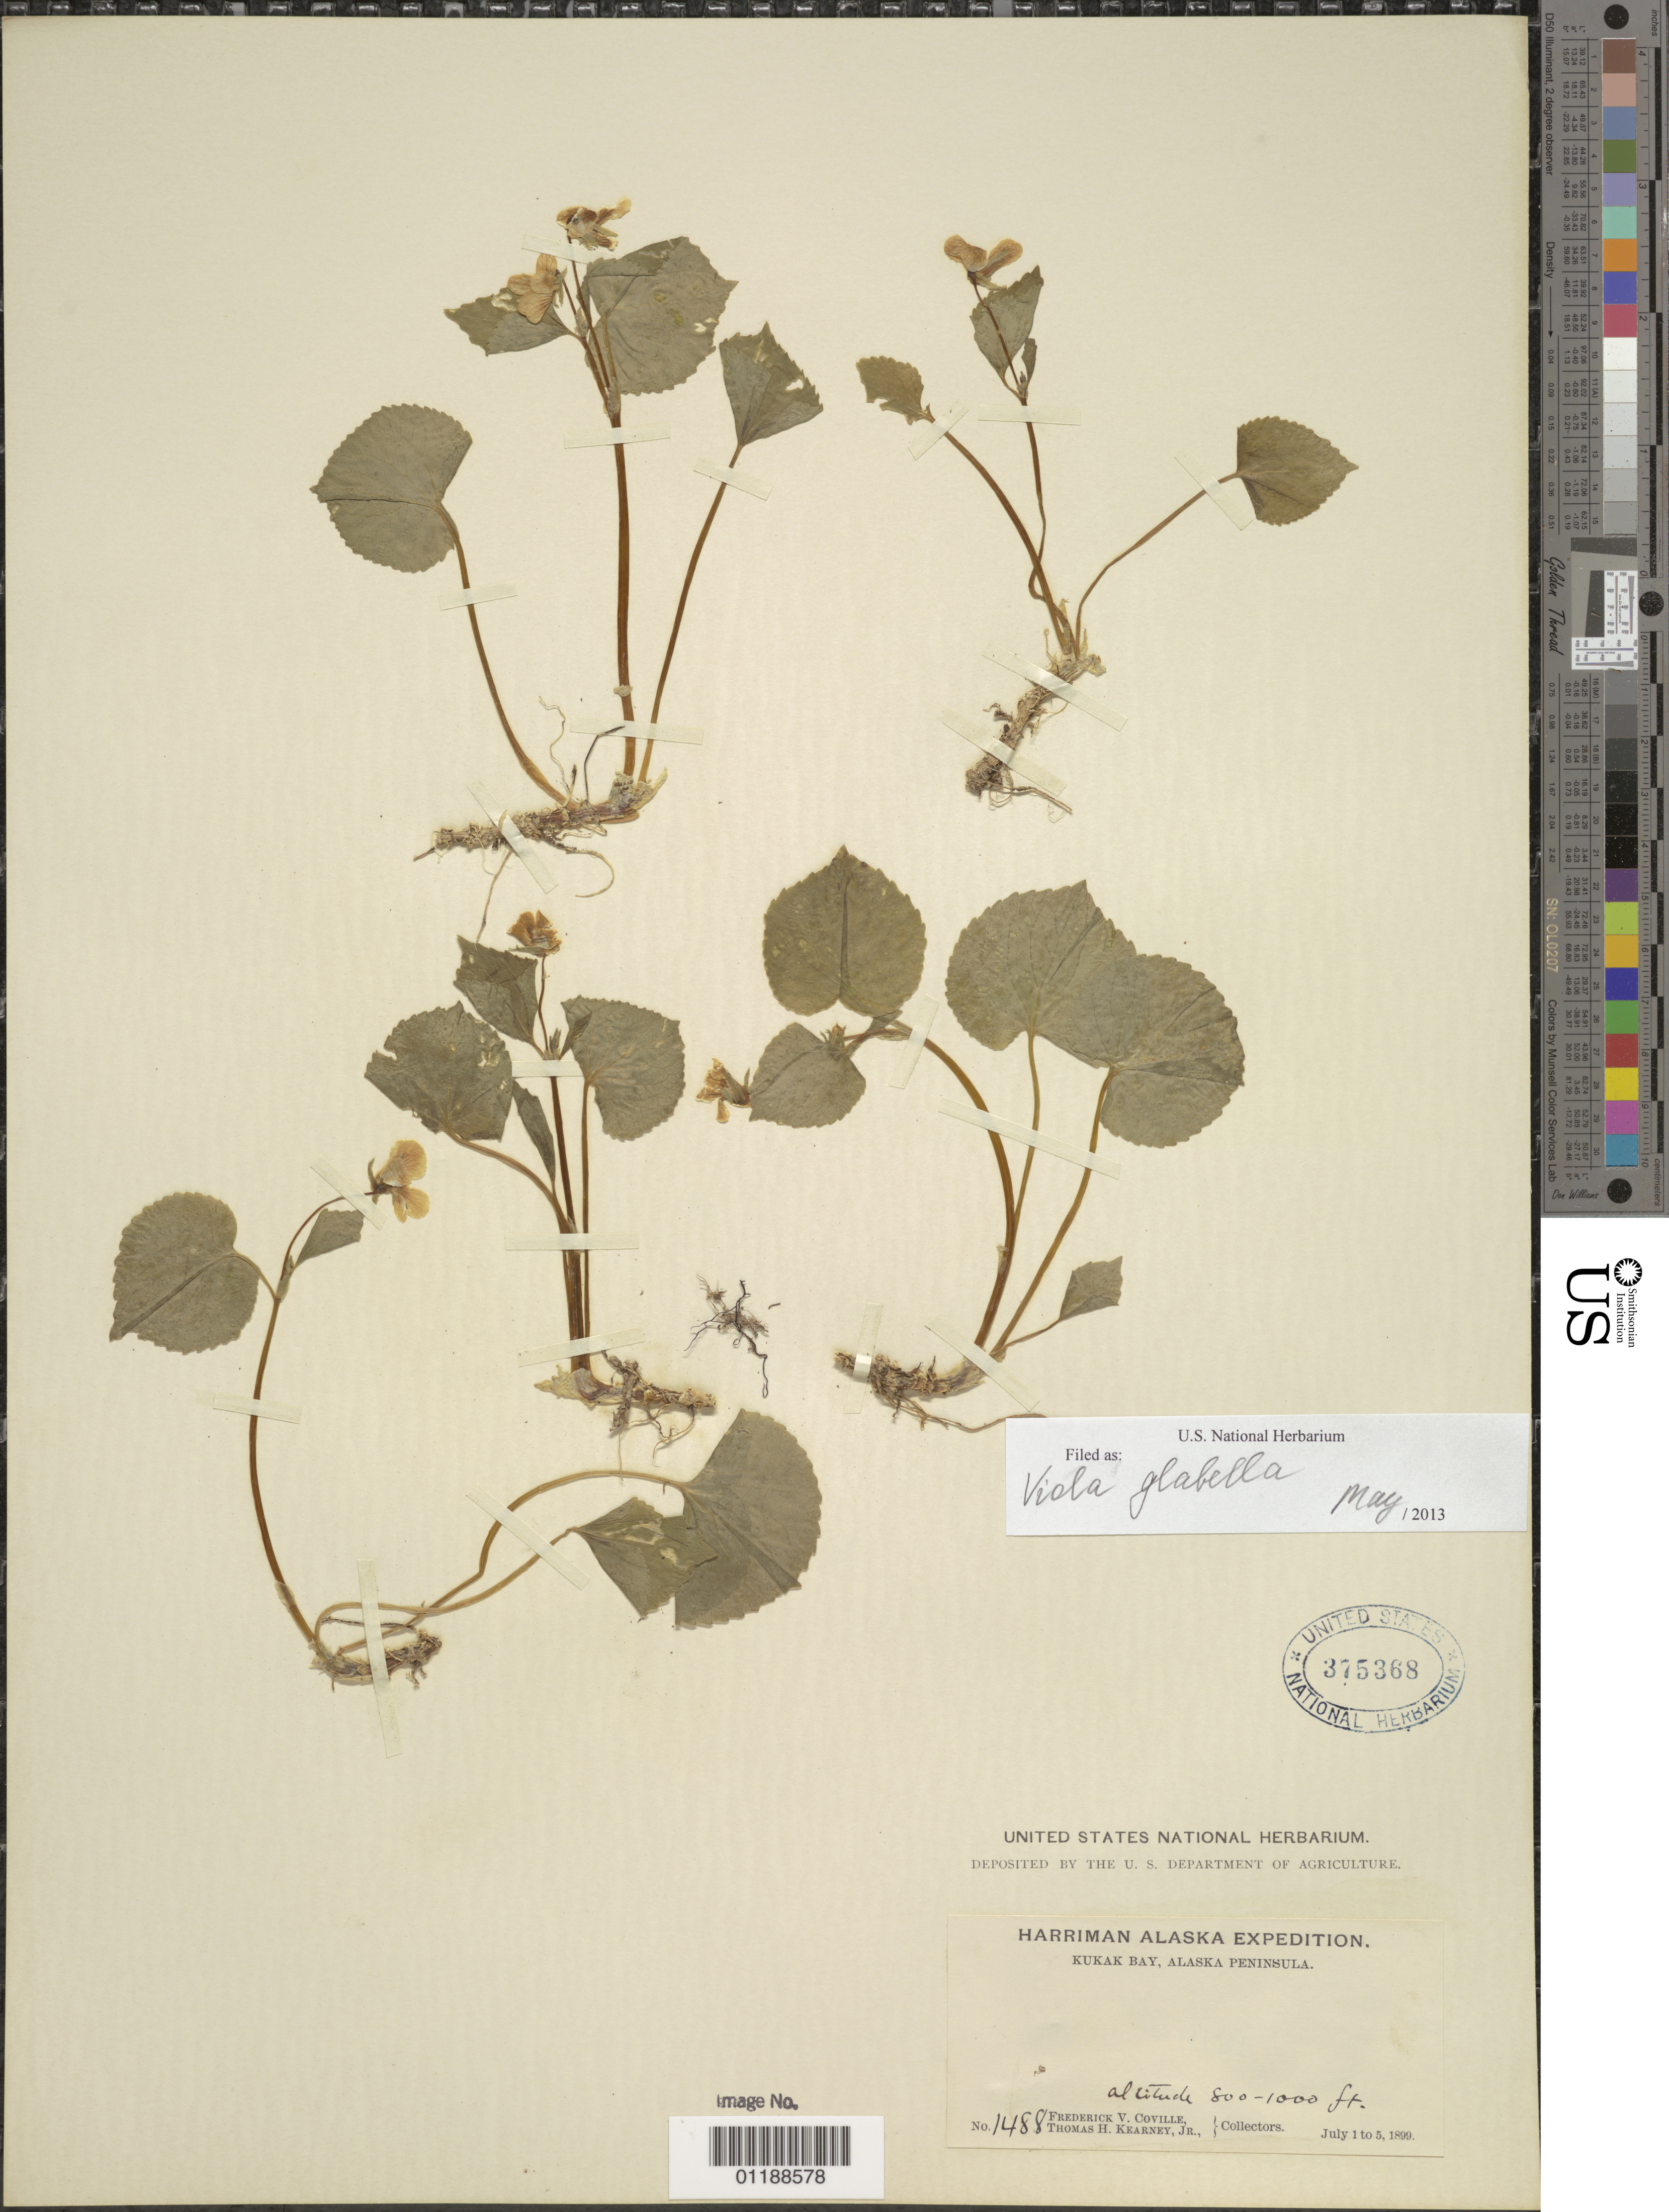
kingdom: Plantae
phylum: Tracheophyta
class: Magnoliopsida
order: Malpighiales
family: Violaceae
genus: Viola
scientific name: Viola glabella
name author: Nutt.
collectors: F. V. Coville & T. H. Kearney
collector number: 1488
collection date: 1899-07-01/1899-07-05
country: United States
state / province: Alaska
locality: Kukak Bay, Alaska Peninsula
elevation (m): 244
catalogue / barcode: US 375368